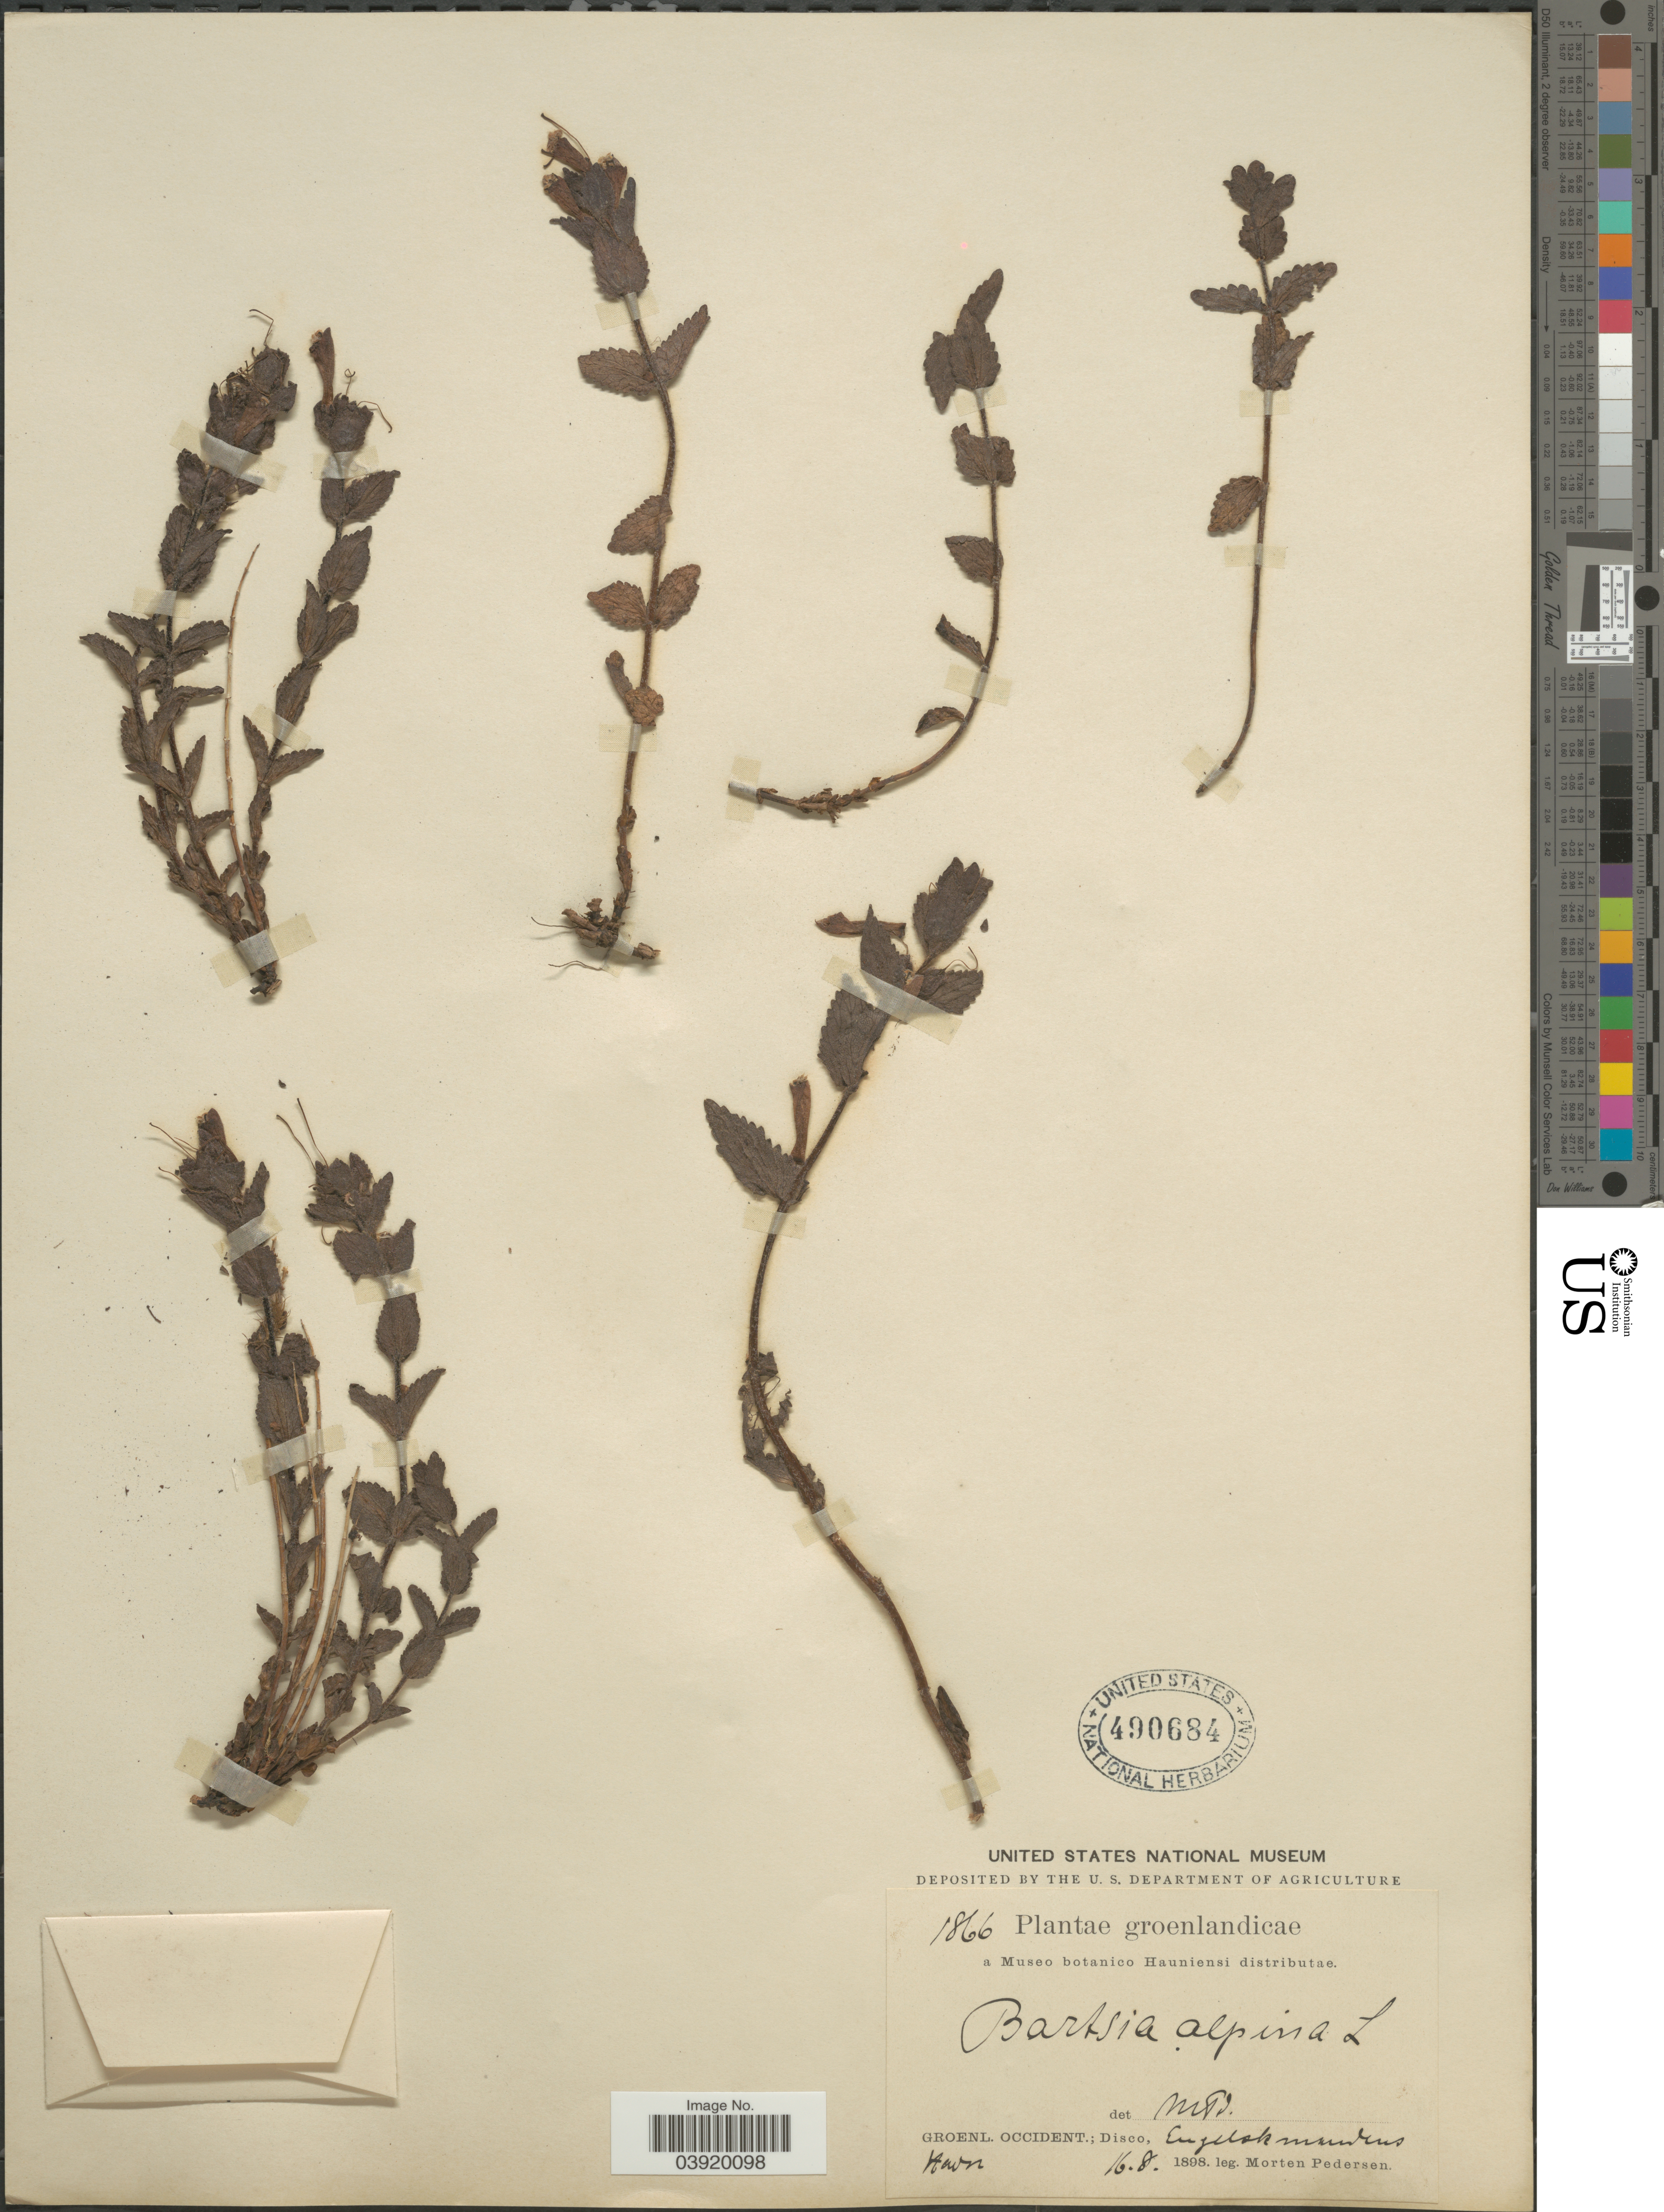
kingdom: Plantae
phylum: Tracheophyta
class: Magnoliopsida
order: Lamiales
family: Orobanchaceae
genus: Bartsia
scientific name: Bartsia alpina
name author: L.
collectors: M. Pedersen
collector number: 1866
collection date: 1898-08-16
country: Greenland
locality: Groenl. occident.; Disco, Engelskmandens.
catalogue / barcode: US 490684